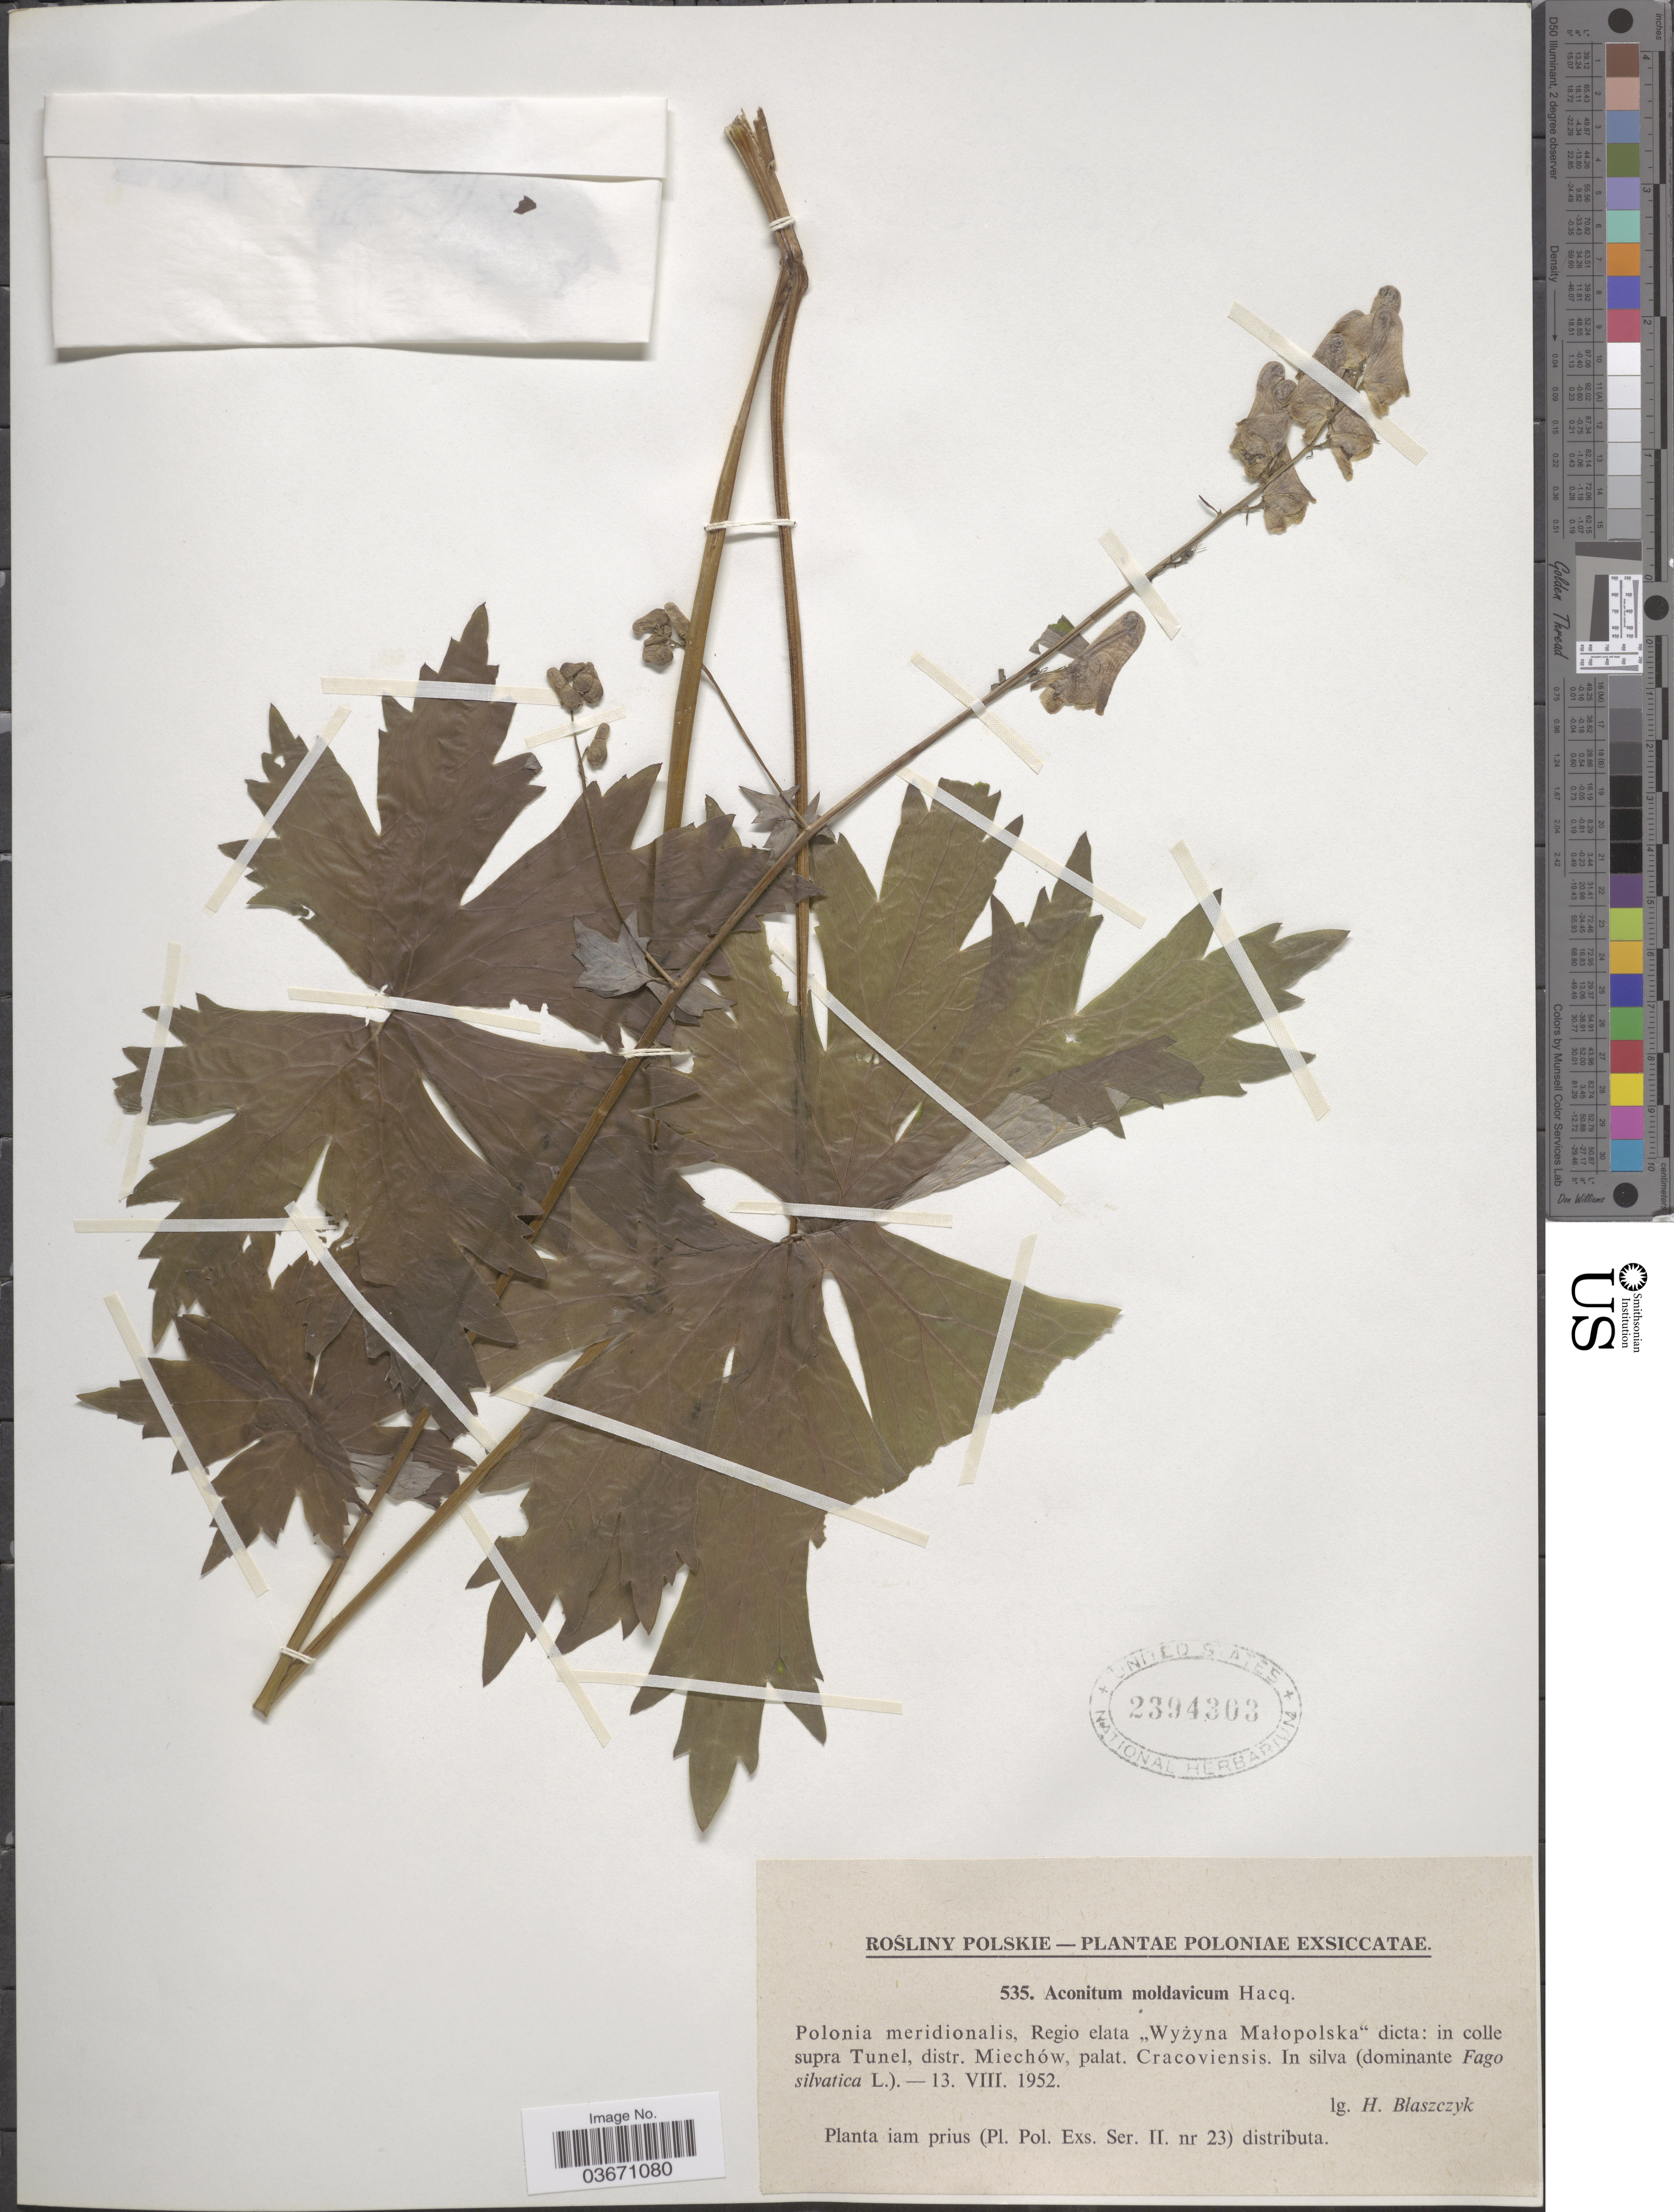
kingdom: Plantae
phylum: Tracheophyta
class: Magnoliopsida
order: Ranunculales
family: Ranunculaceae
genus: Aconitum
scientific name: Aconitum moldavicum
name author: Hacq.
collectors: H. Blaszczyk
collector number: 535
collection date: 1952-08-13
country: Poland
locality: Polonia meridionalis, Regio elata "Wyżyna Małopolska" dicta: in colle supra Tunel, distr. Miechów, palat. Cracoviensis.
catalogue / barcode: US 2394303